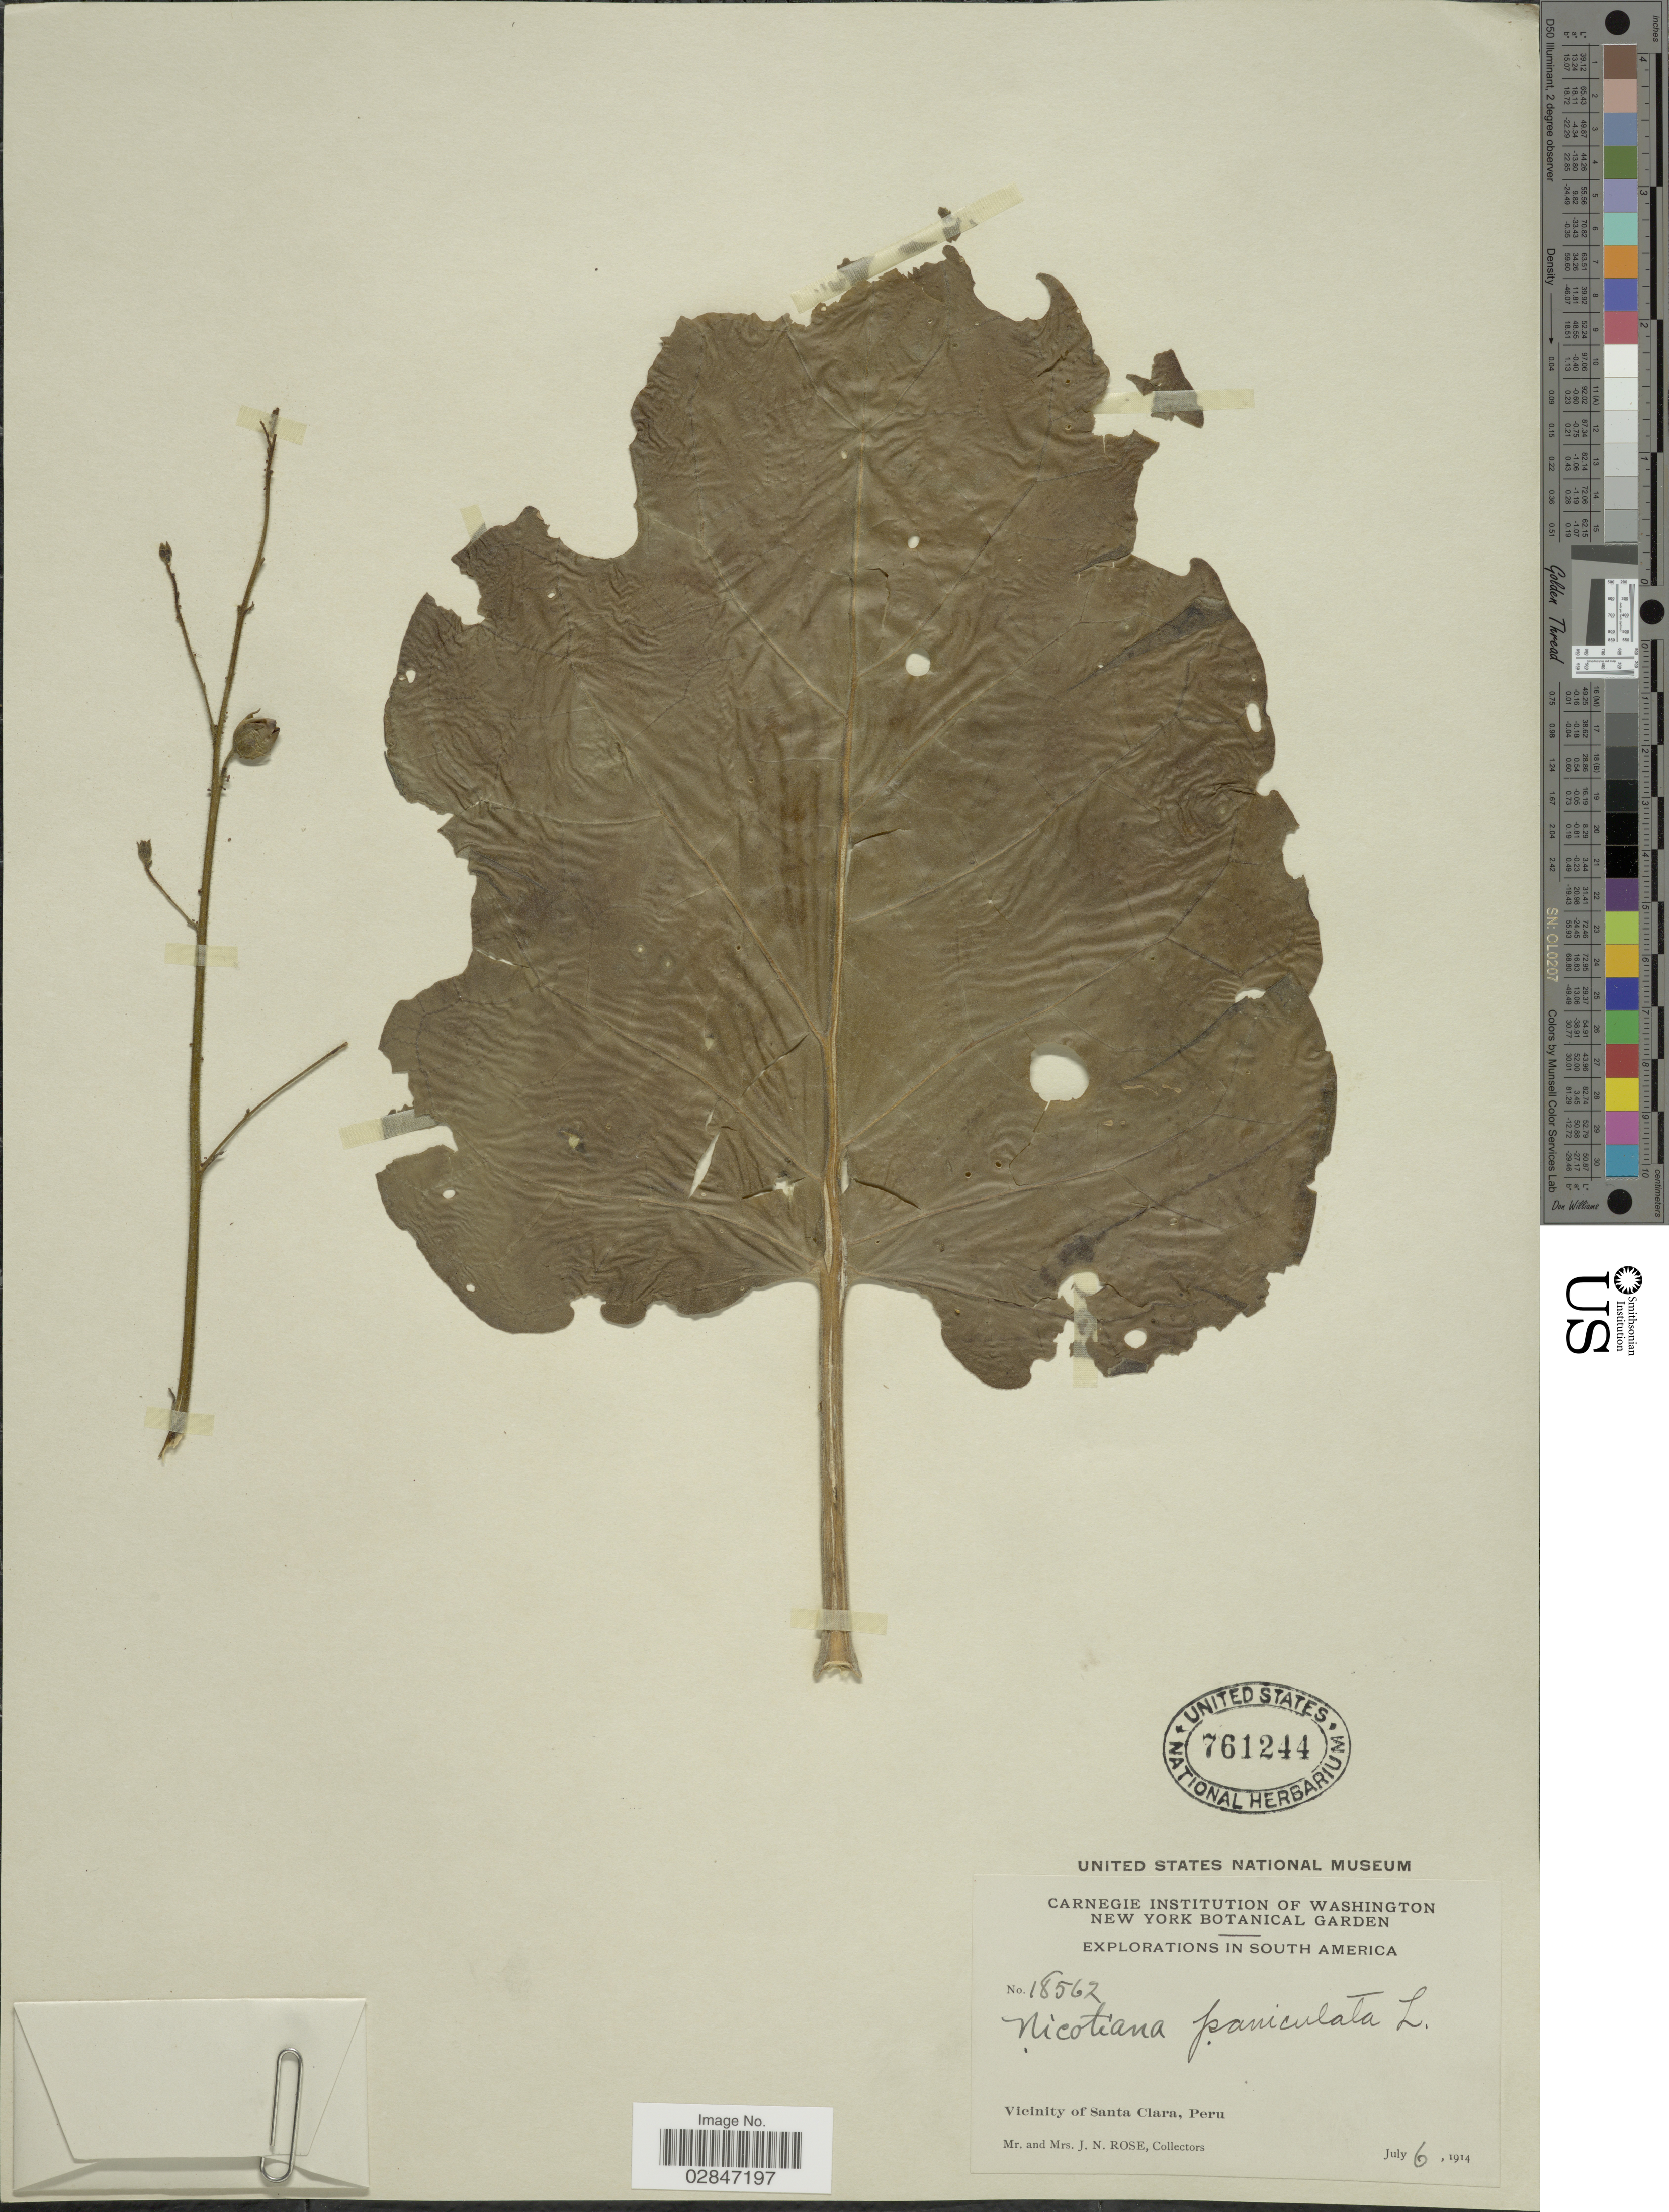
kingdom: Plantae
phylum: Tracheophyta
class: Magnoliopsida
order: Solanales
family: Solanaceae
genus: Nicotiana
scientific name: Nicotiana paniculata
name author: L.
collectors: J. N. Rose & L. B. Rose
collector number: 18562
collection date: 1914-07-06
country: Peru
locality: Vicinity of Santa Clara, Peru.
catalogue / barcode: US 761244